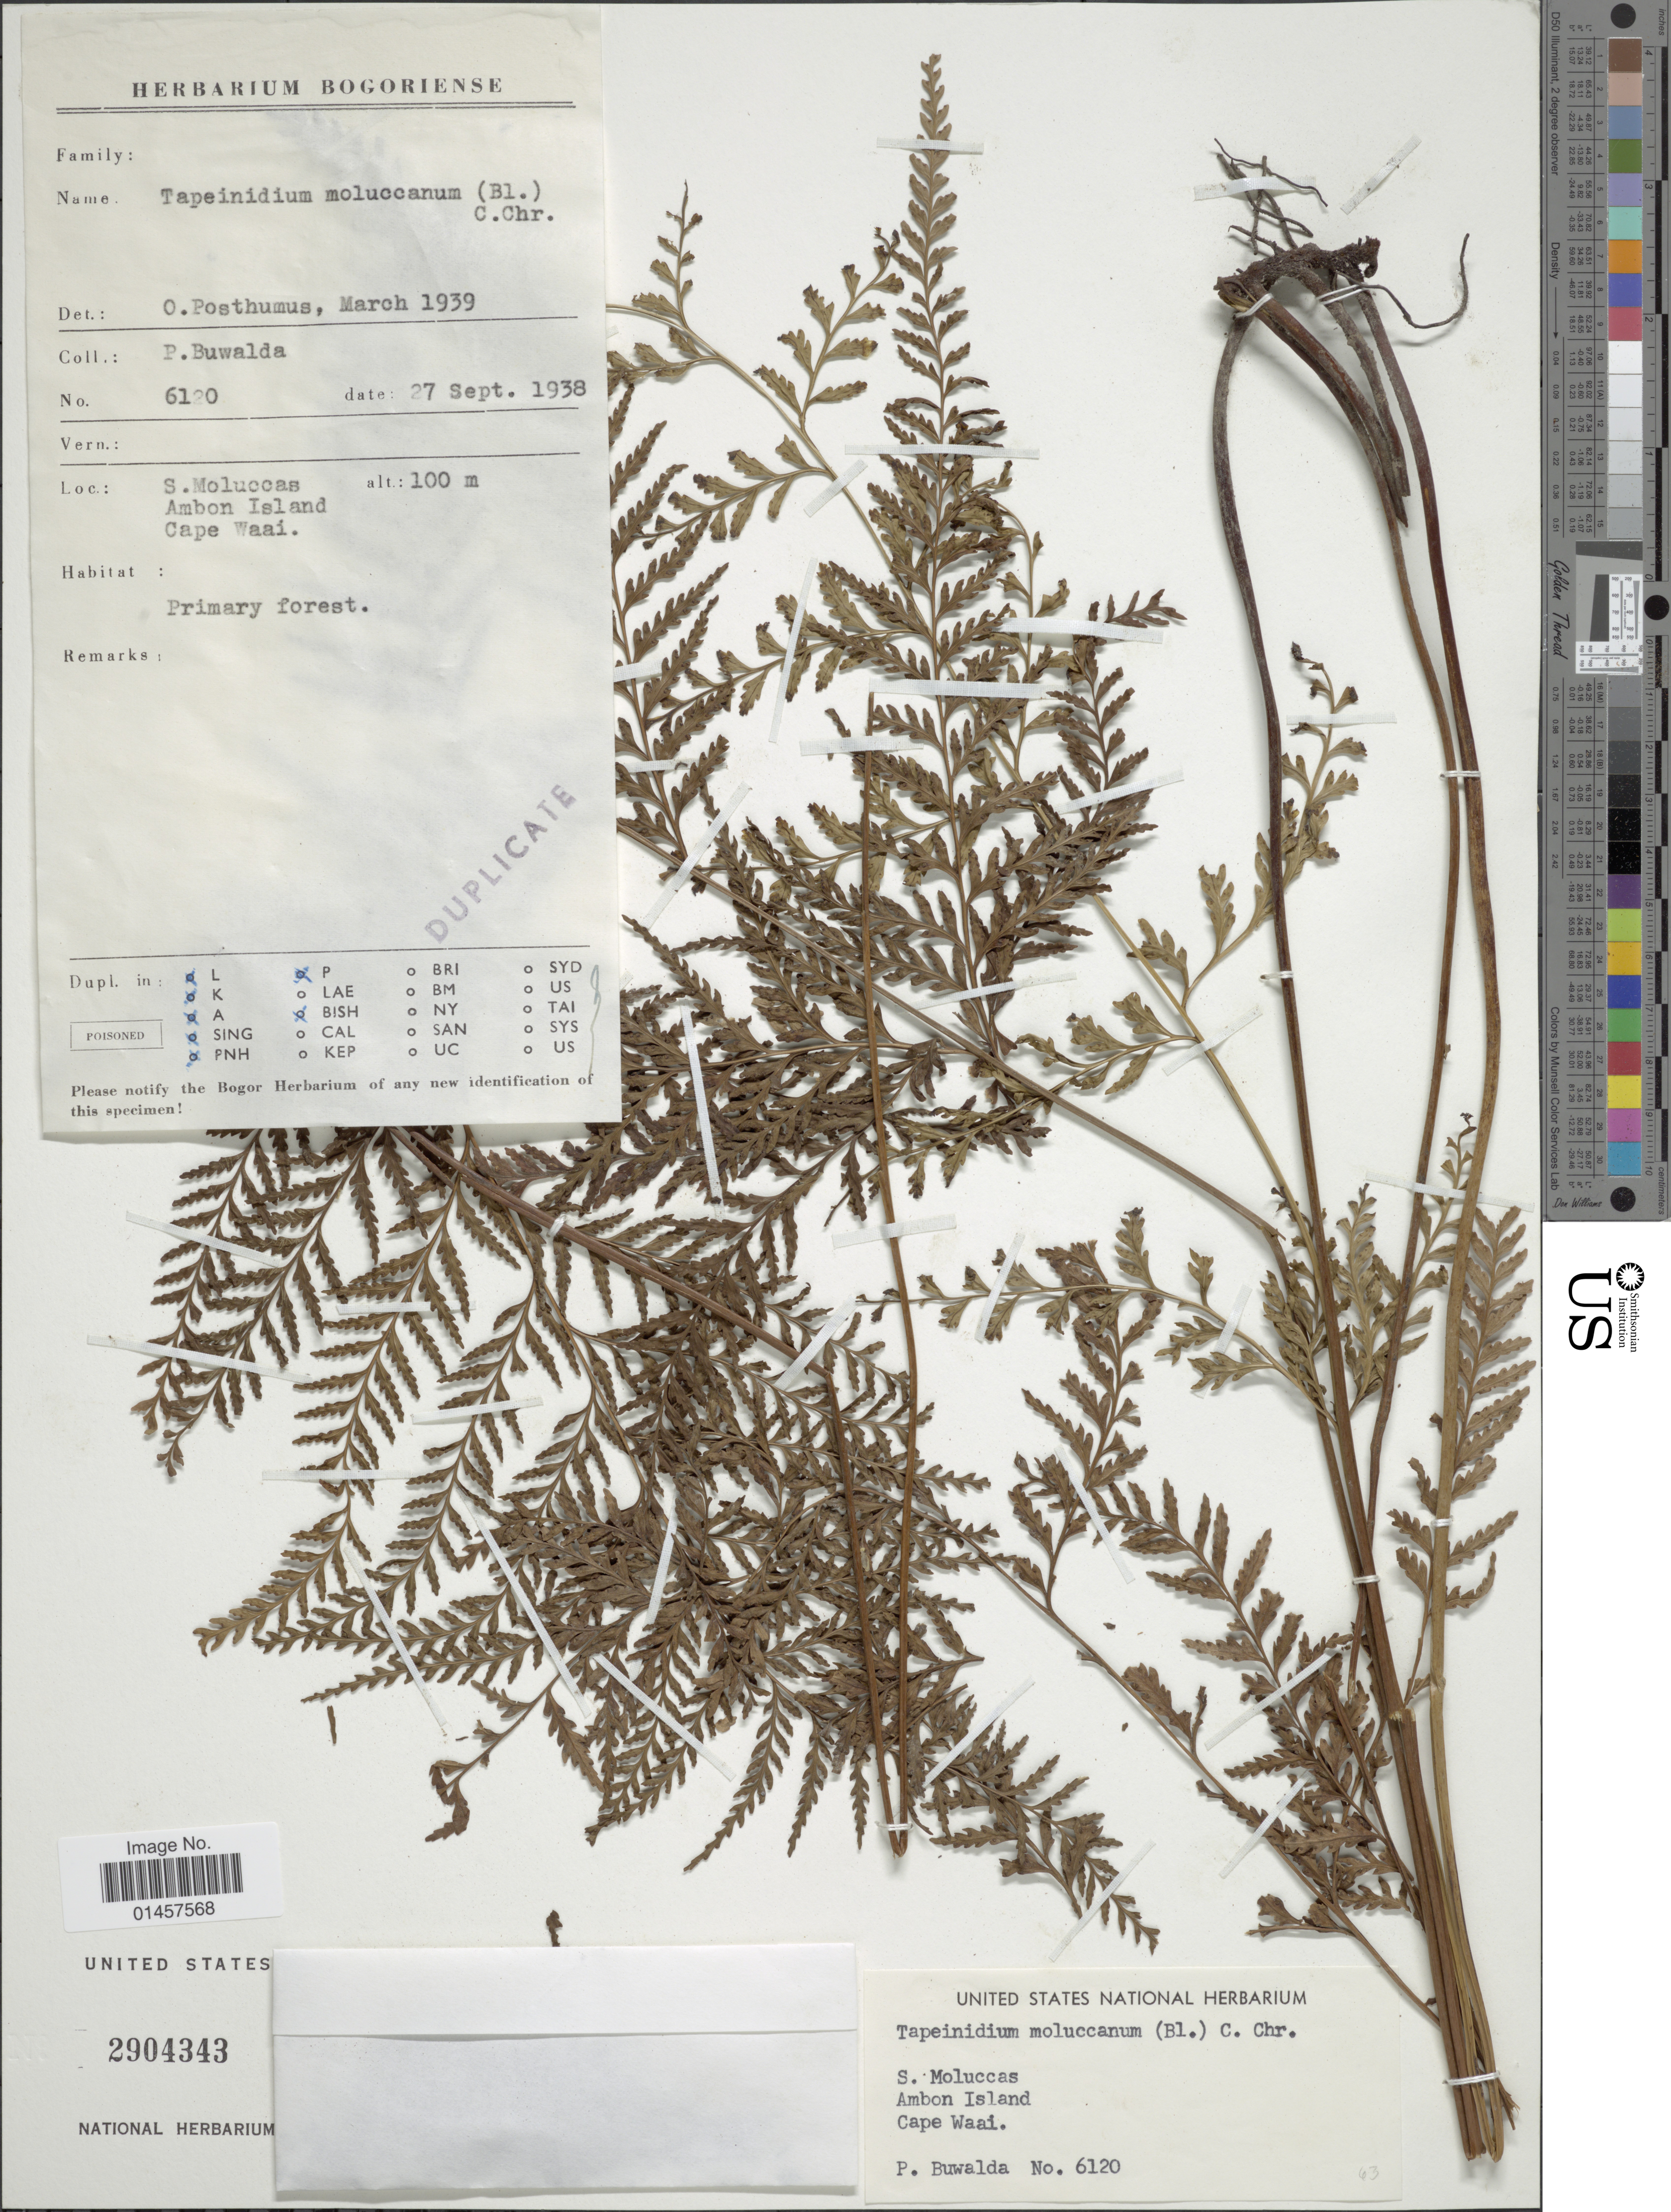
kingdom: Plantae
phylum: Tracheophyta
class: Polypodiopsida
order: Polypodiales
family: Lindsaeaceae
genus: Tapeinidium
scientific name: Tapeinidium amboynense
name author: (Hook.) C. Chr.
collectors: P. Buwalda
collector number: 6120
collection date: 1938-09-27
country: Indonesia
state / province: Maluku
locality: S. Moluccas, Ambon Island, Cape Waai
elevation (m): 100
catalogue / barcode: US 2904343